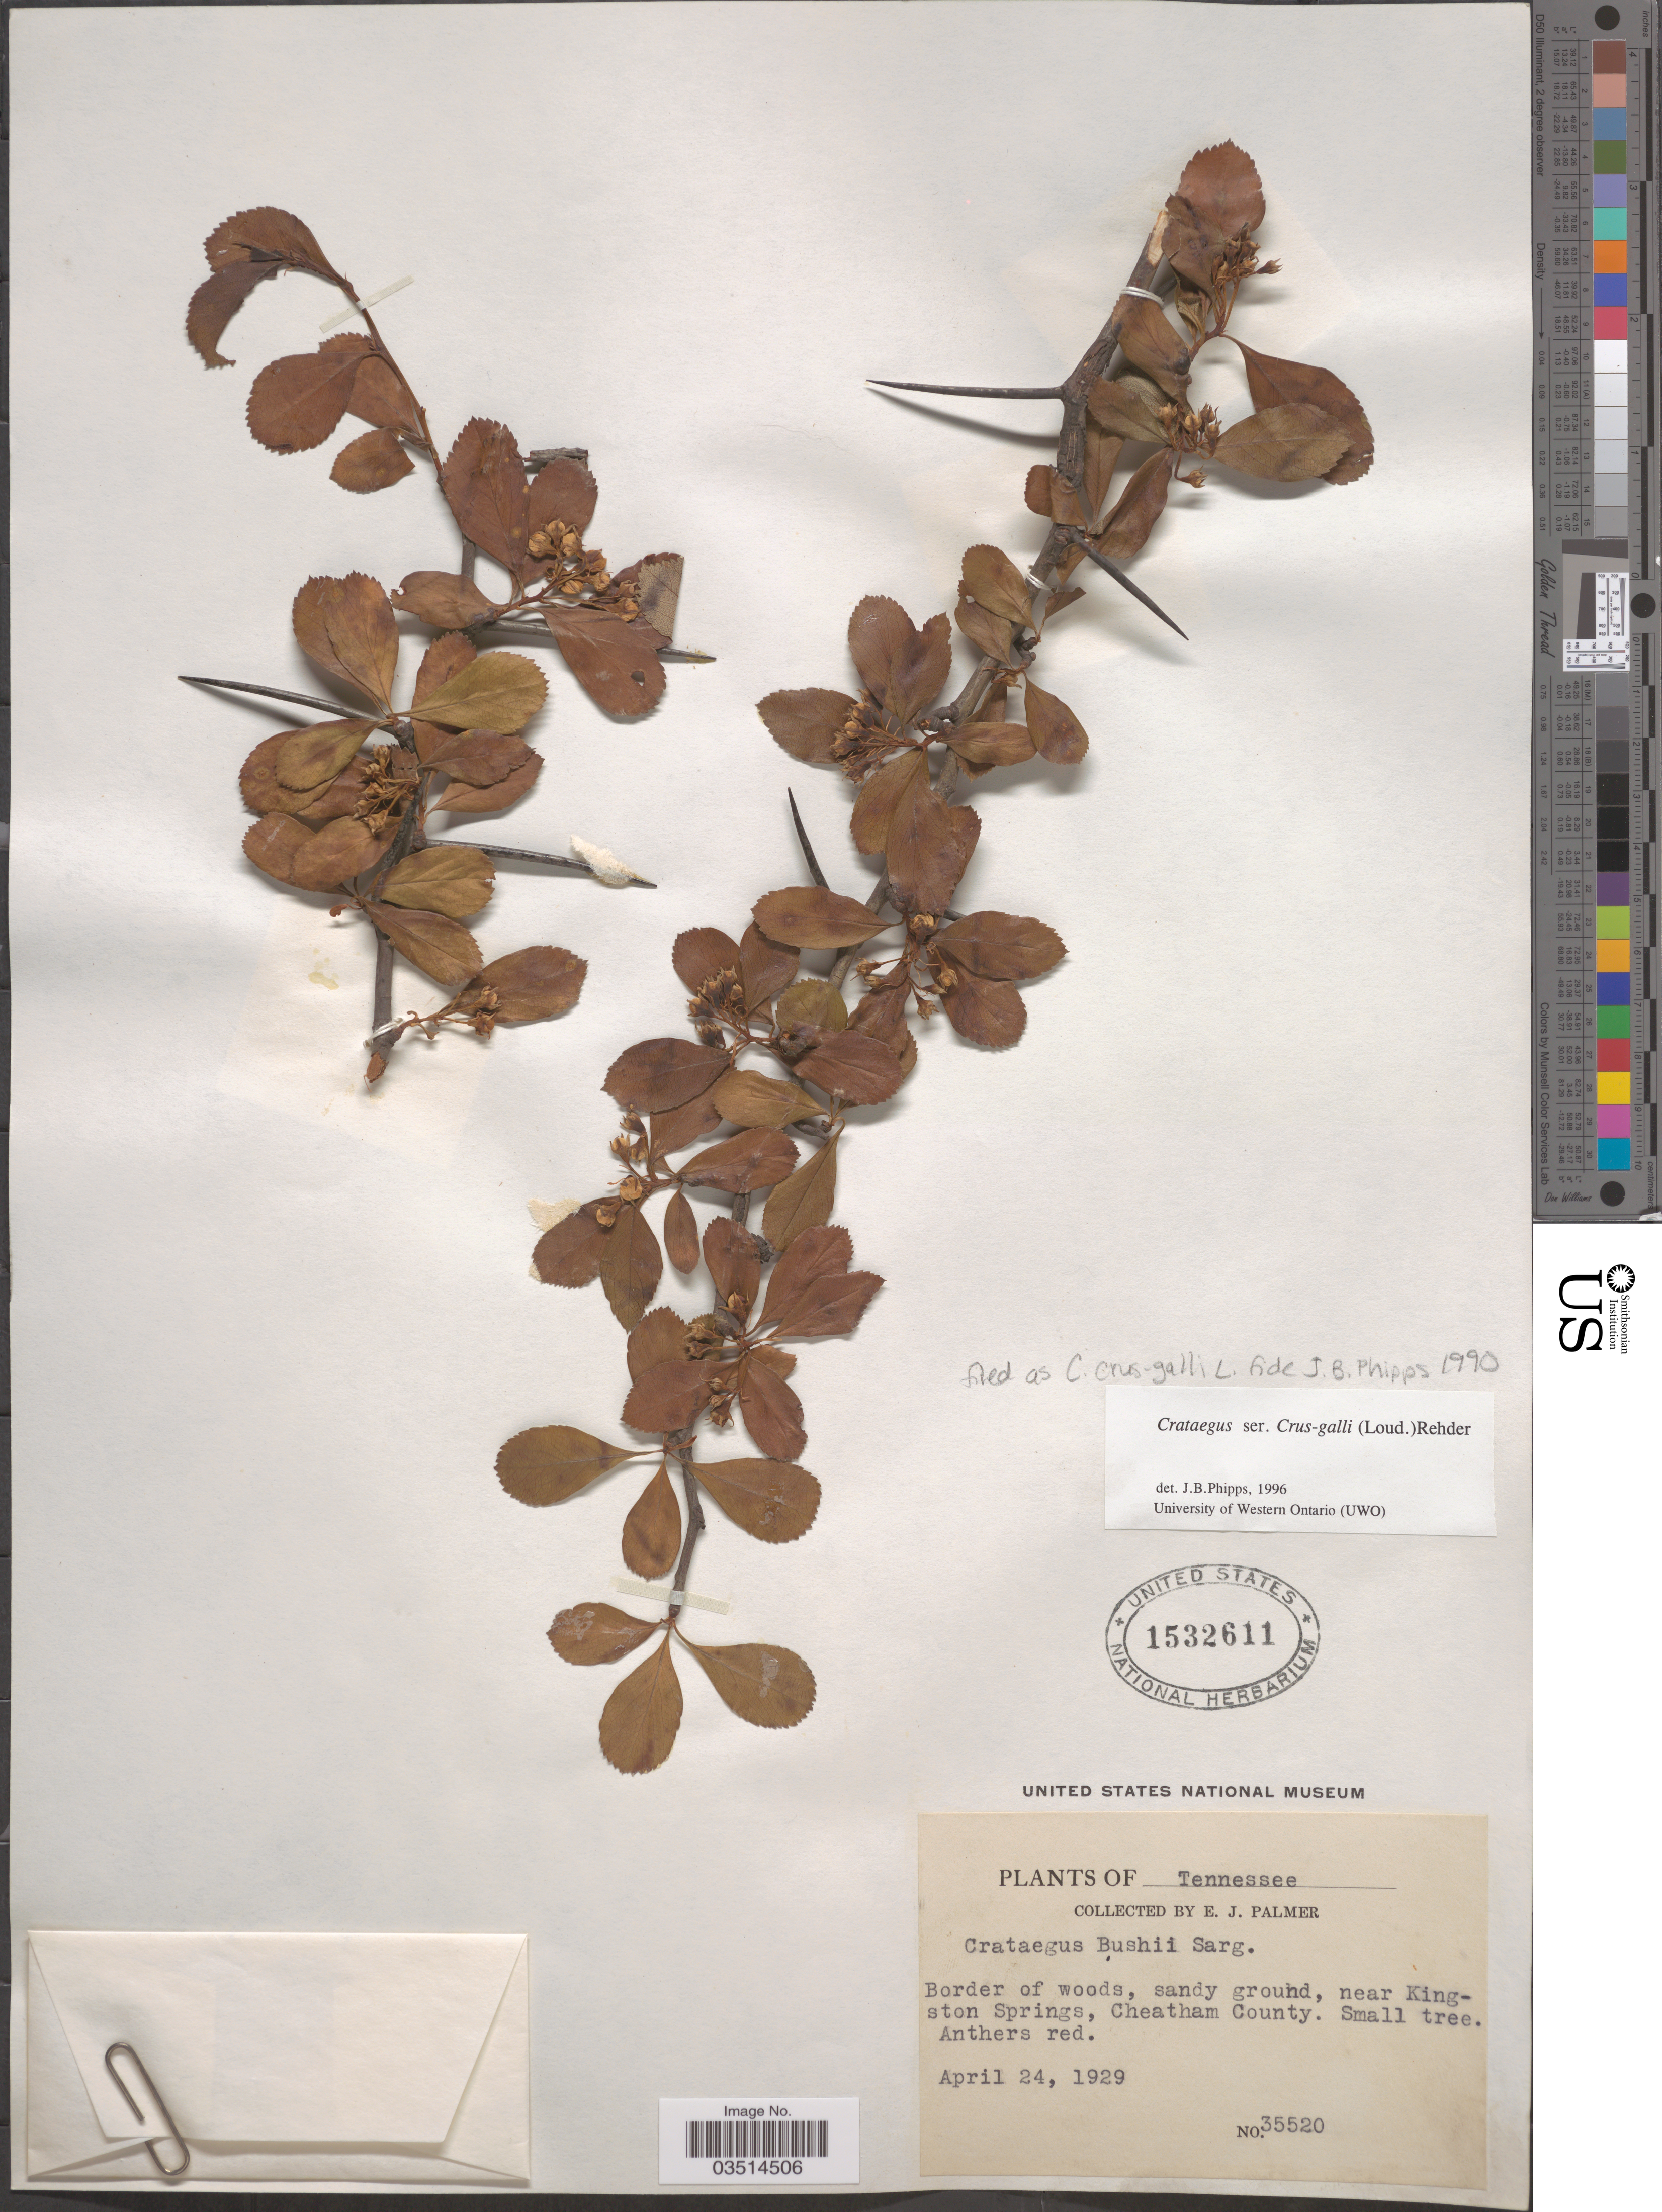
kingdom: Plantae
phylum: Tracheophyta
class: Magnoliopsida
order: Rosales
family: Rosaceae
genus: Crataegus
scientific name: Crataegus crus-galli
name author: L.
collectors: E. J. Palmer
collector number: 35520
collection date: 1929-04-24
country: United States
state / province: Tennessee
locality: Near Kingston Springs, Cheatham County.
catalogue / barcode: US 1532611